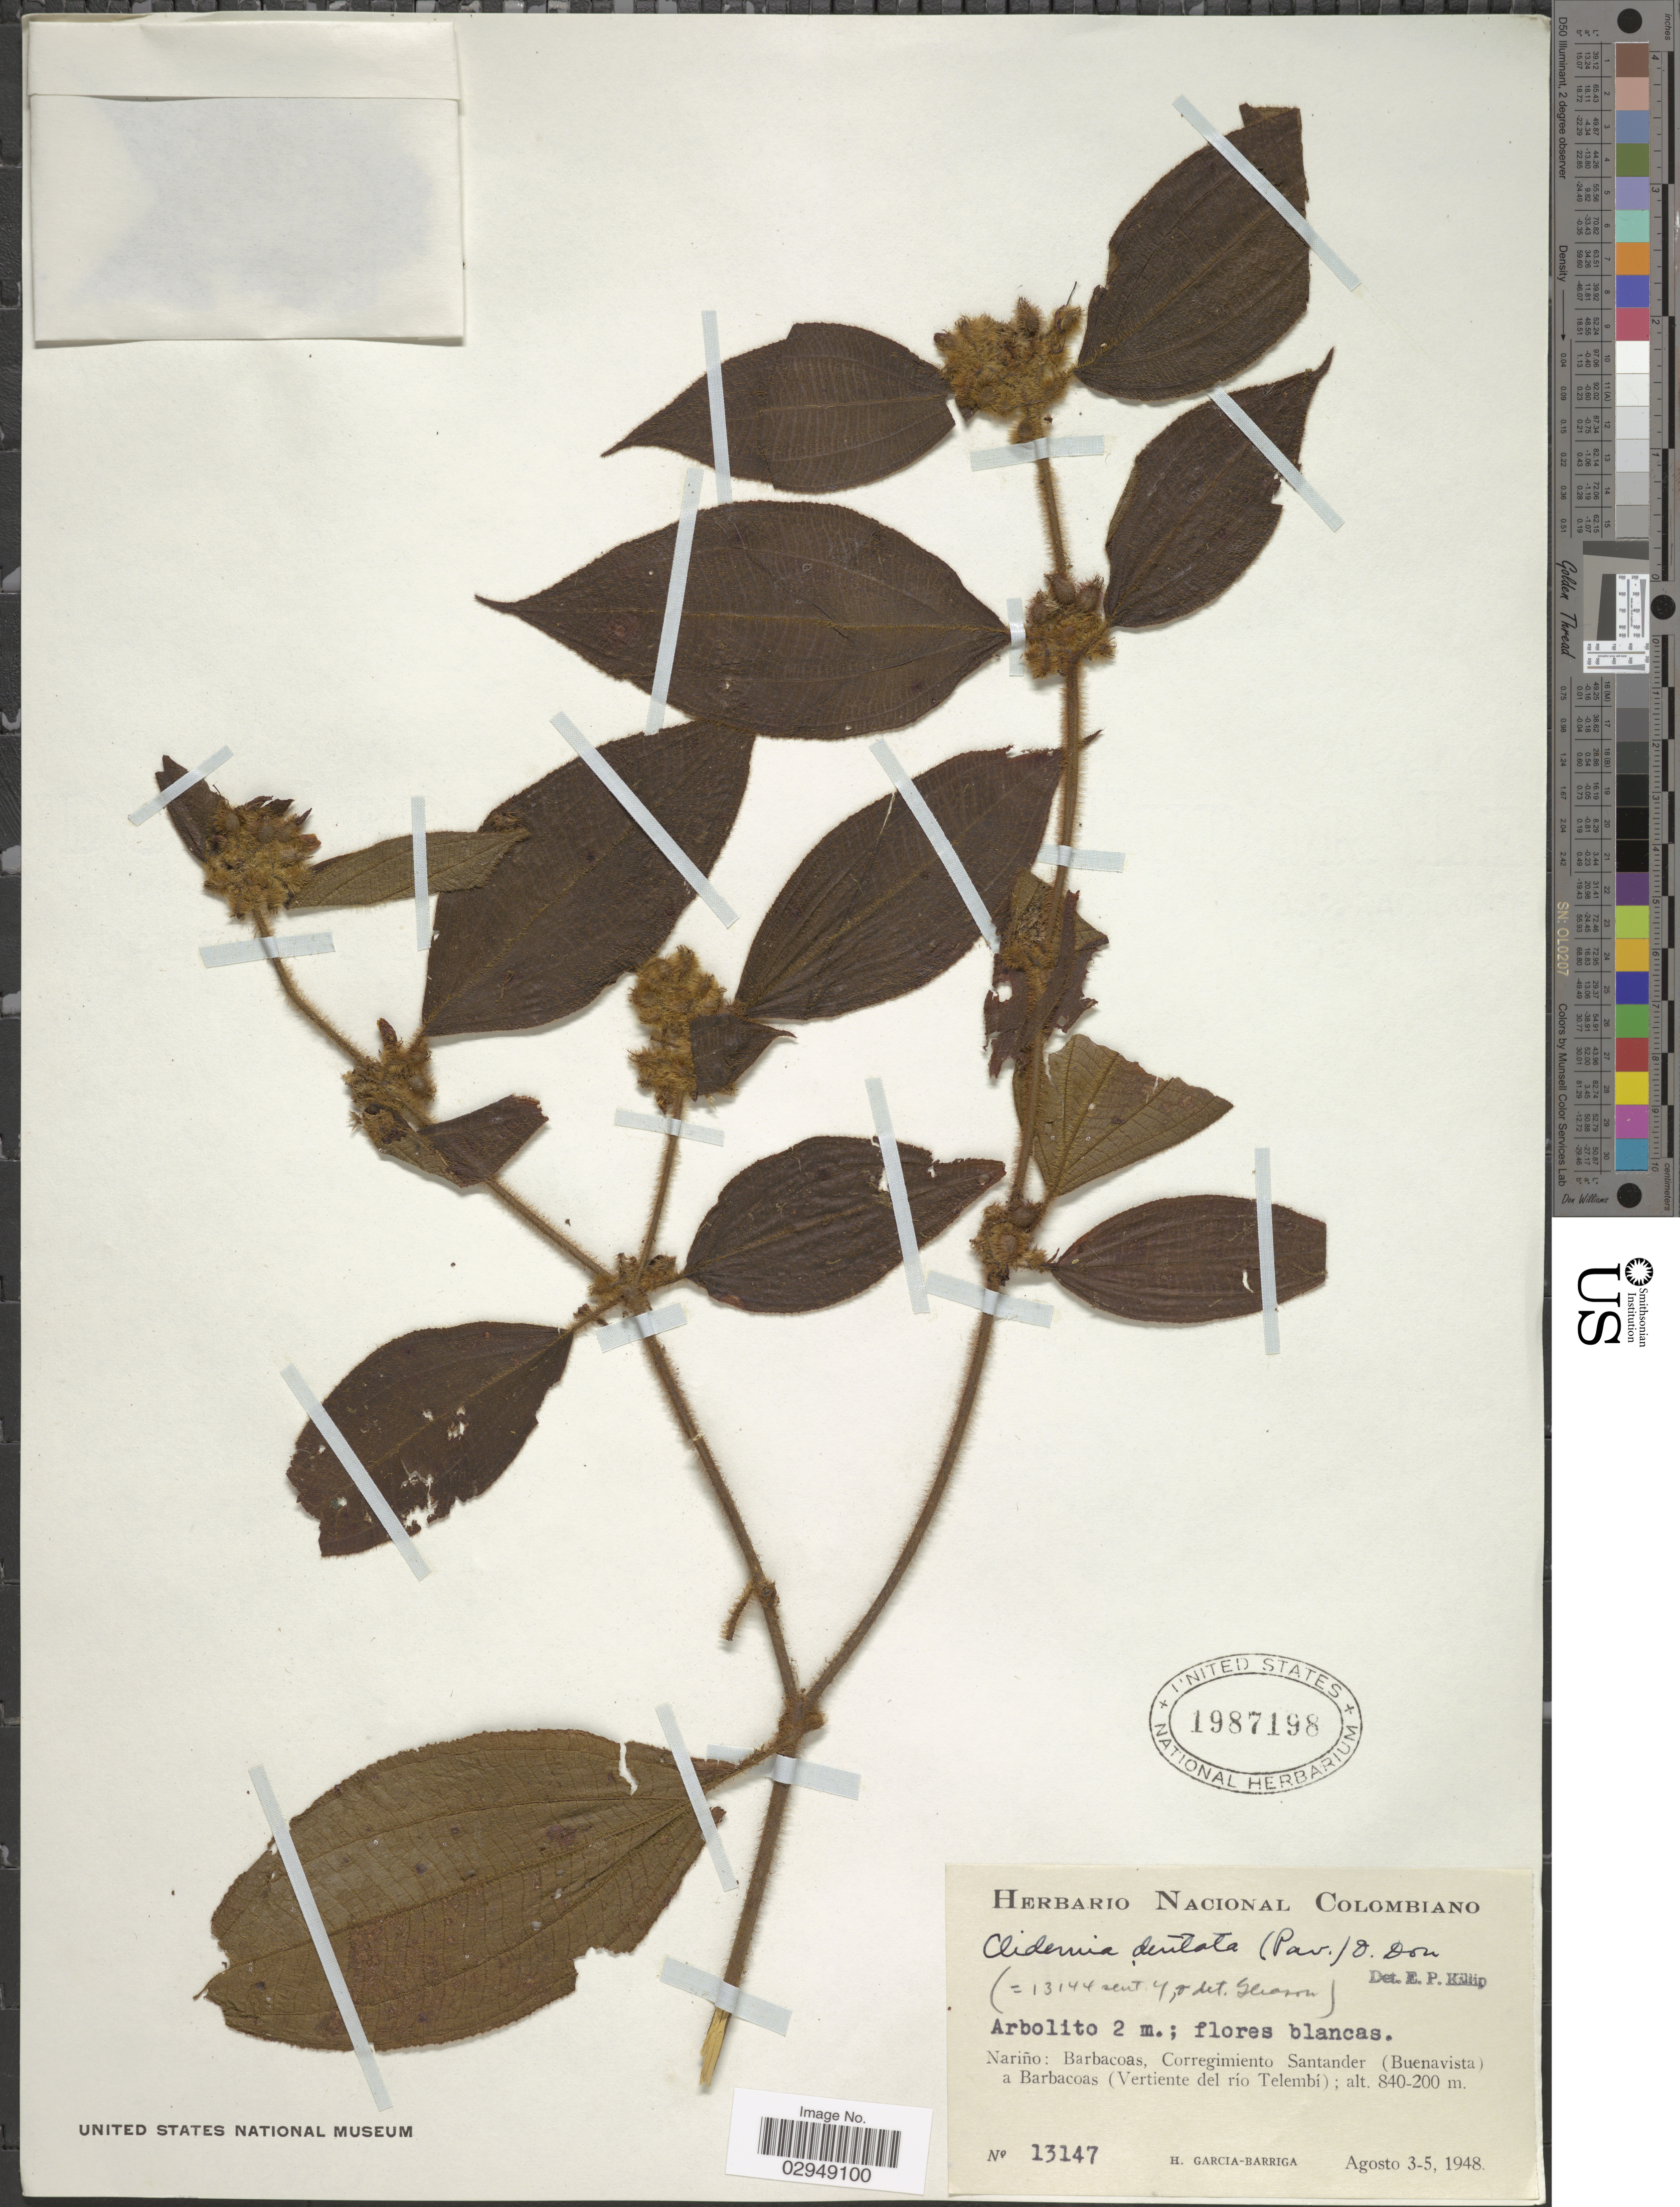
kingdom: Plantae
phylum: Tracheophyta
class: Magnoliopsida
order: Myrtales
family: Melastomataceae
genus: Clidemia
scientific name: Clidemia dentata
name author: D. Don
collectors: H. García Barriga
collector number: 13147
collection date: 1948-08-03/1948-08-05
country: Colombia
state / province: Nariño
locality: Barbacoas, Corregimiento Santander (Buenavista) a Barbacoas (Vertiente del río Telembí).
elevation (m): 200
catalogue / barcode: US 1987198